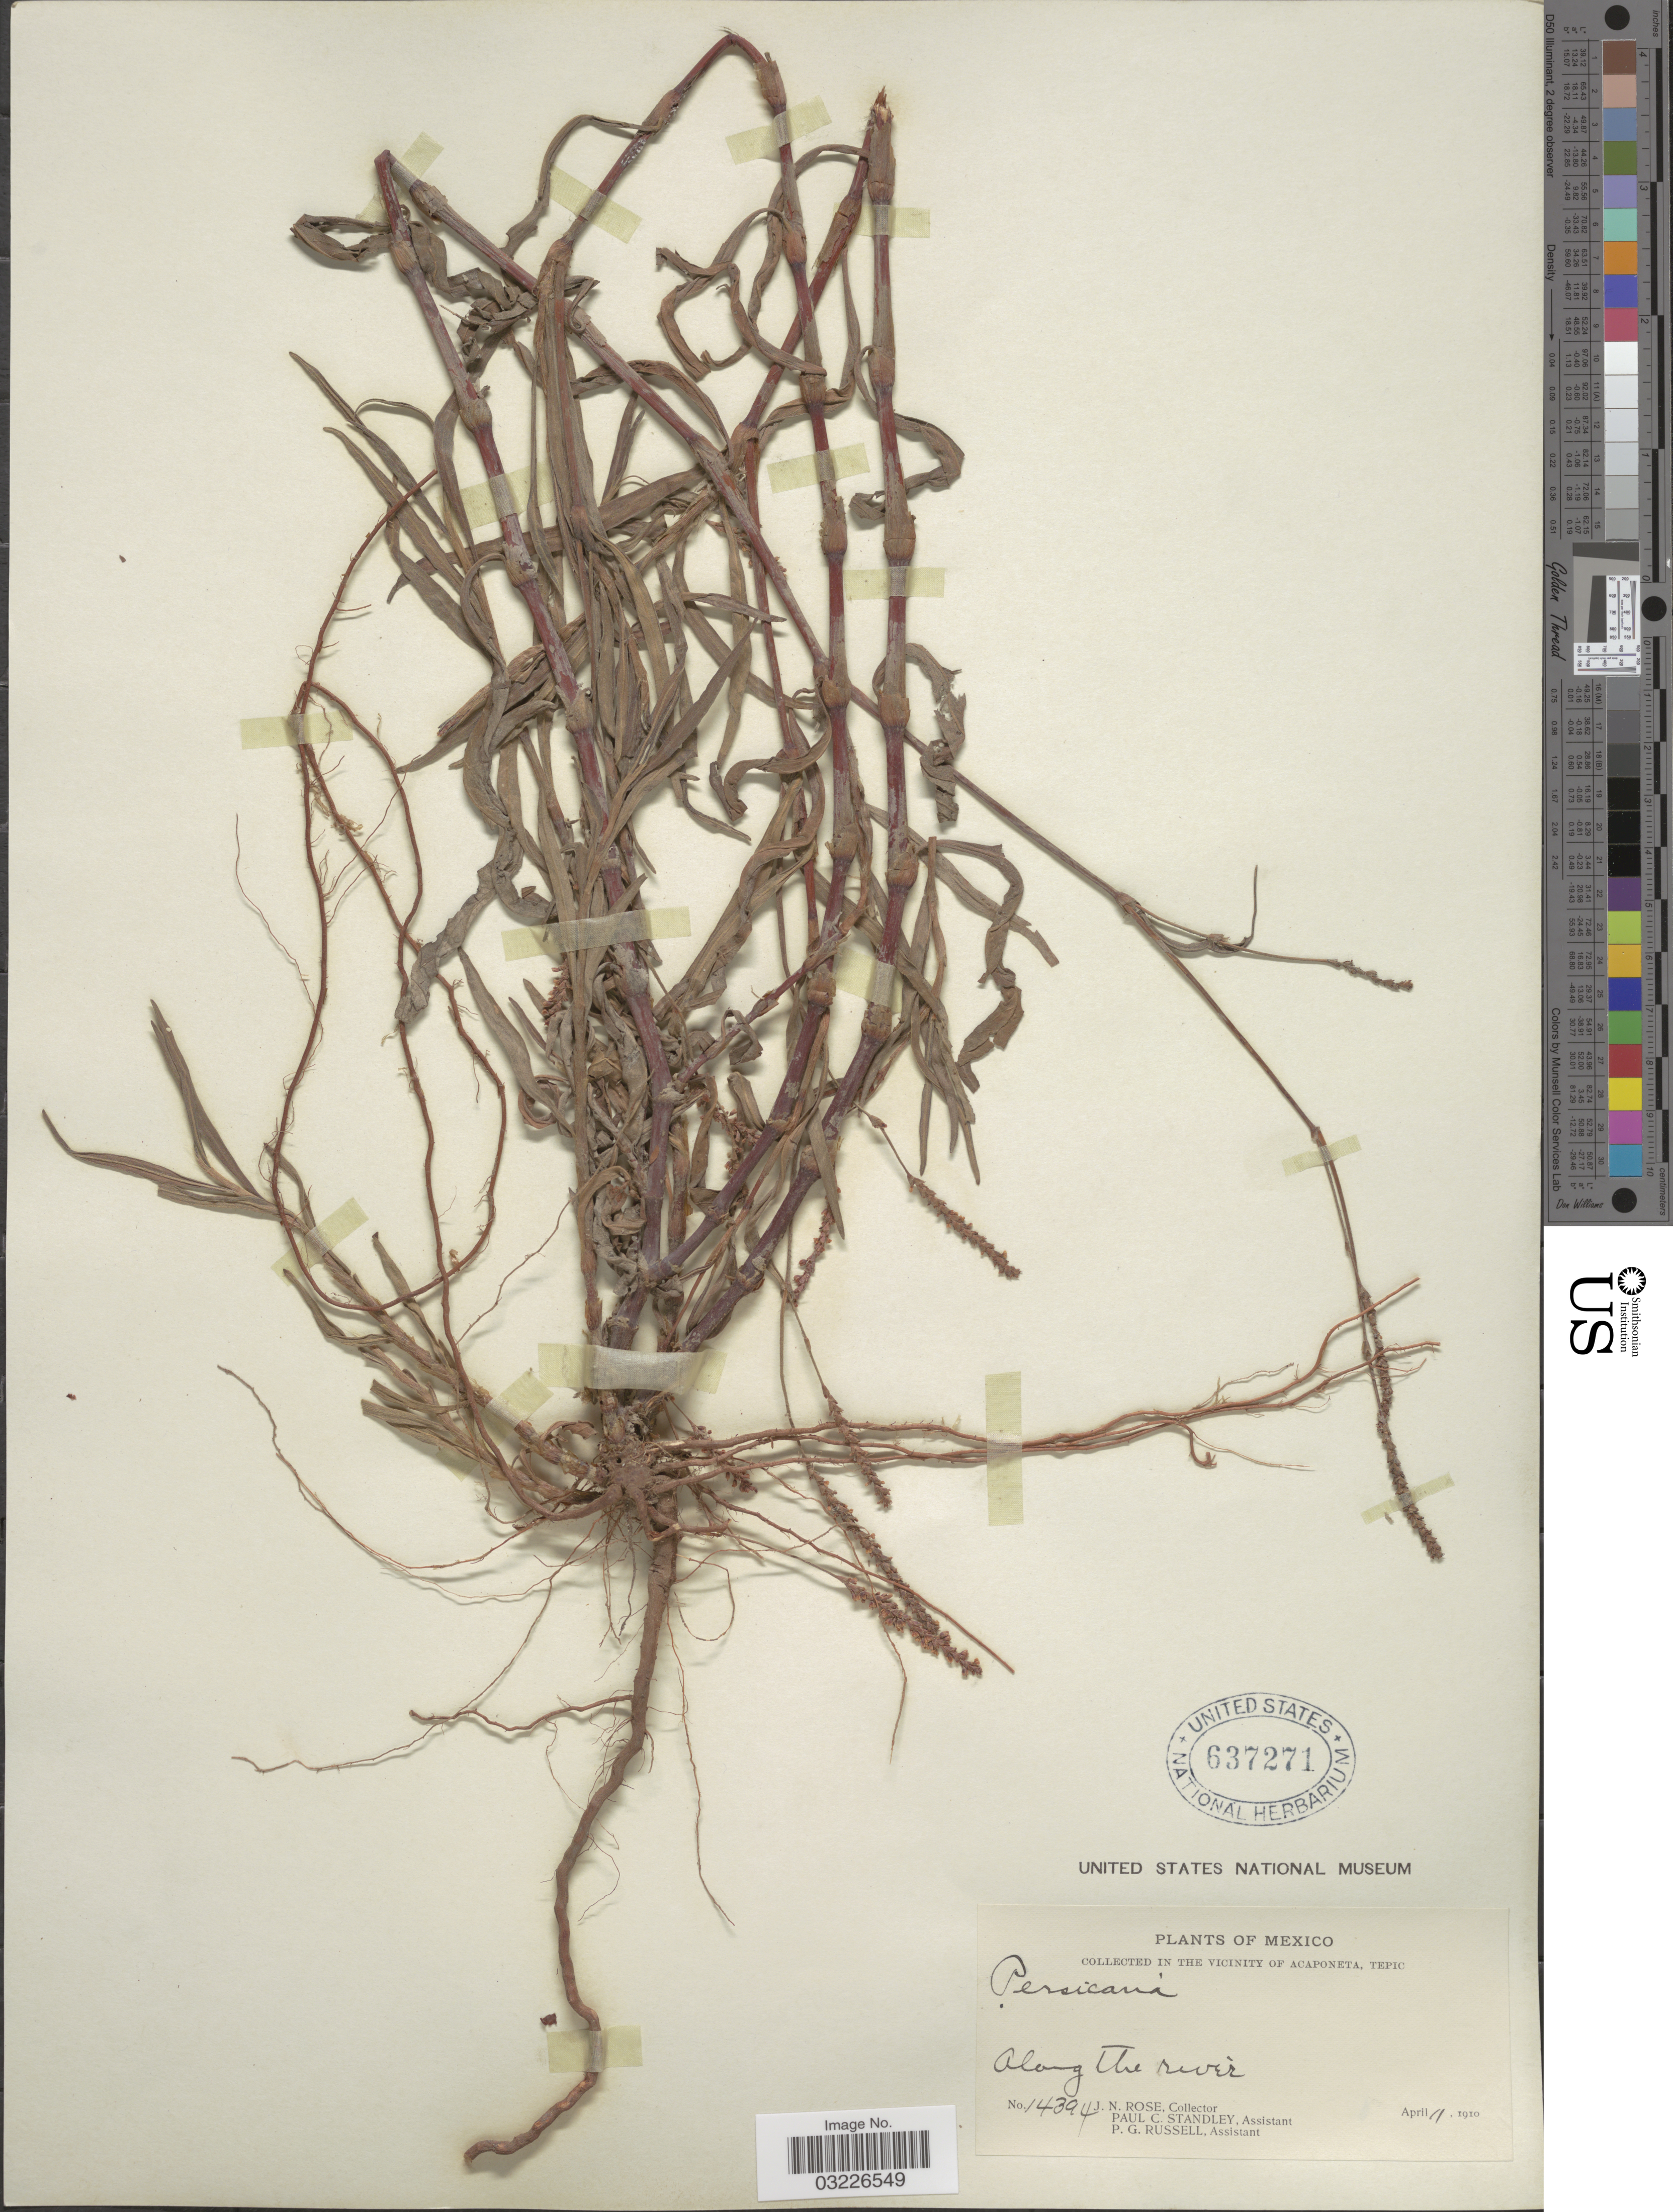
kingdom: Plantae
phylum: Tracheophyta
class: Magnoliopsida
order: Caryophyllales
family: Polygonaceae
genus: Polygonum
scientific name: Polygonum opelousanum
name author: Riddell ex Small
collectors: J. N. Rose, P. C. Standley & P. G. Russell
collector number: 14394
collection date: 1910-04-11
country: Mexico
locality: Vicinity of Acaponeta, Tepic. Along the river.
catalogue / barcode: US 637271